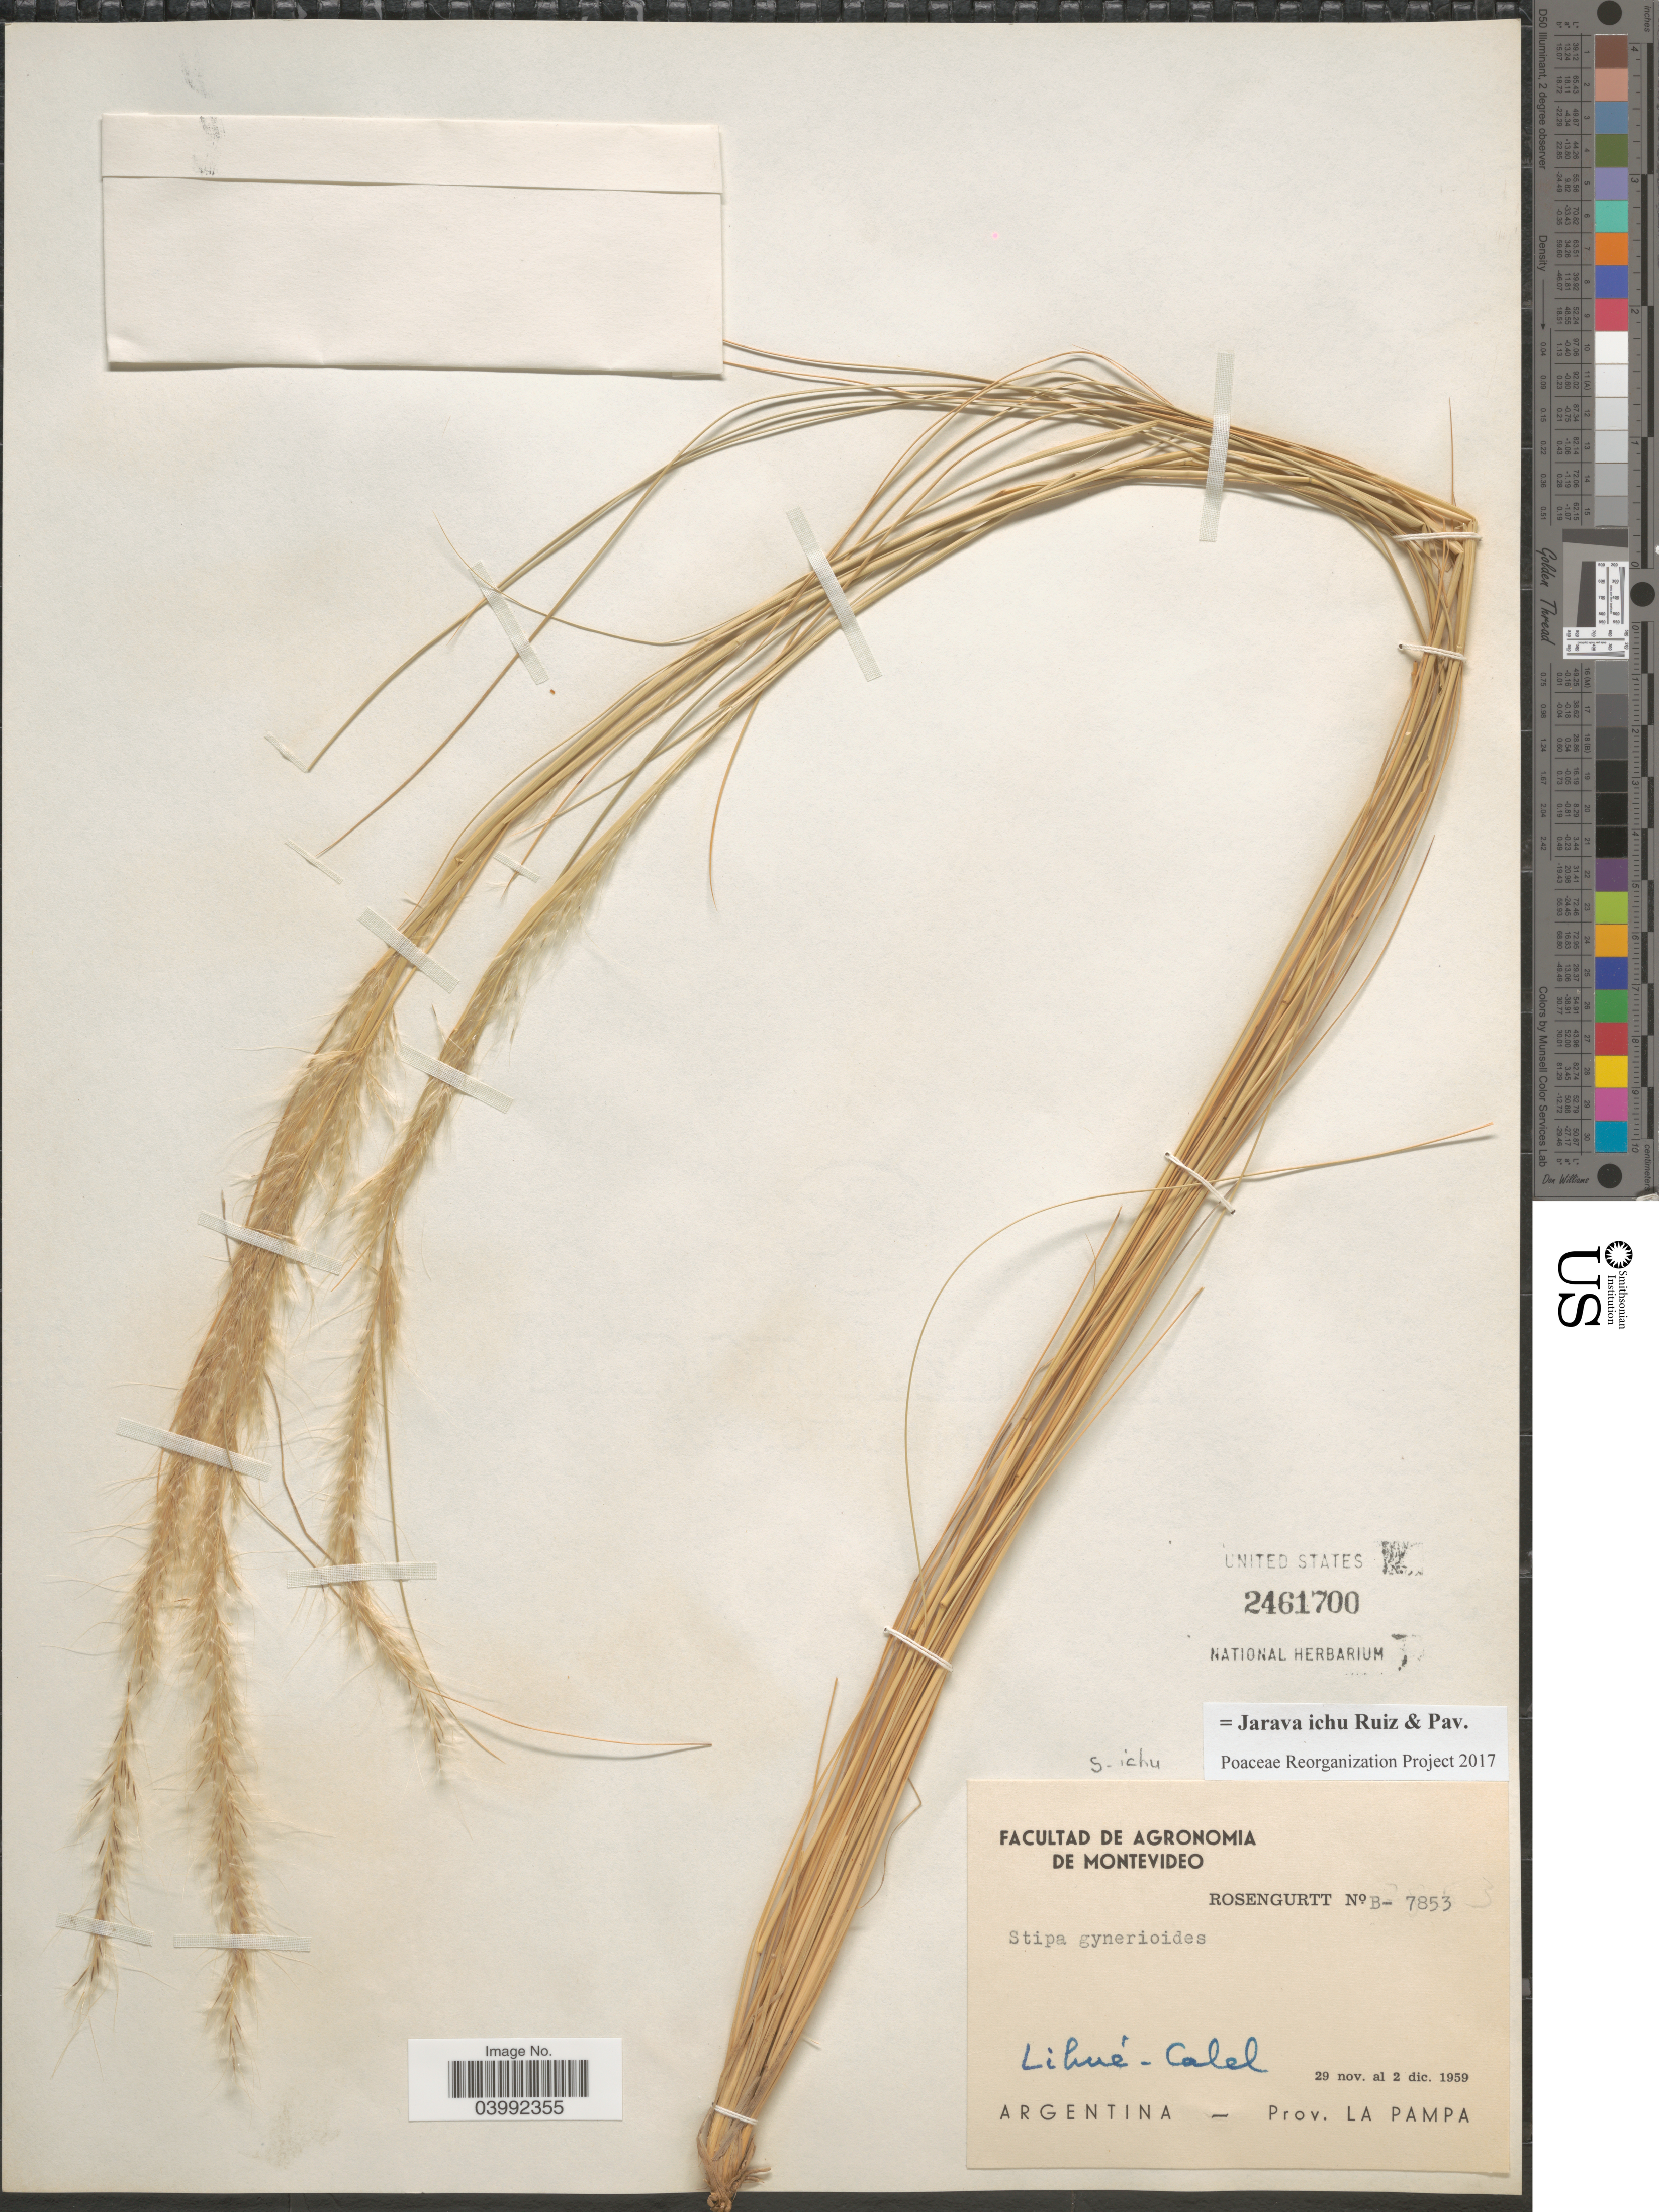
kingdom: Plantae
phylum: Tracheophyta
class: Liliopsida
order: Poales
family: Poaceae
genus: Jarava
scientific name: Jarava ichu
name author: Ruiz & Pav.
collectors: Rosengurtt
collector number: B-7853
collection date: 1959-11-29/1959-12-02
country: Argentina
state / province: La Pampa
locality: Lihué - Calel.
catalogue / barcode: US 2461700